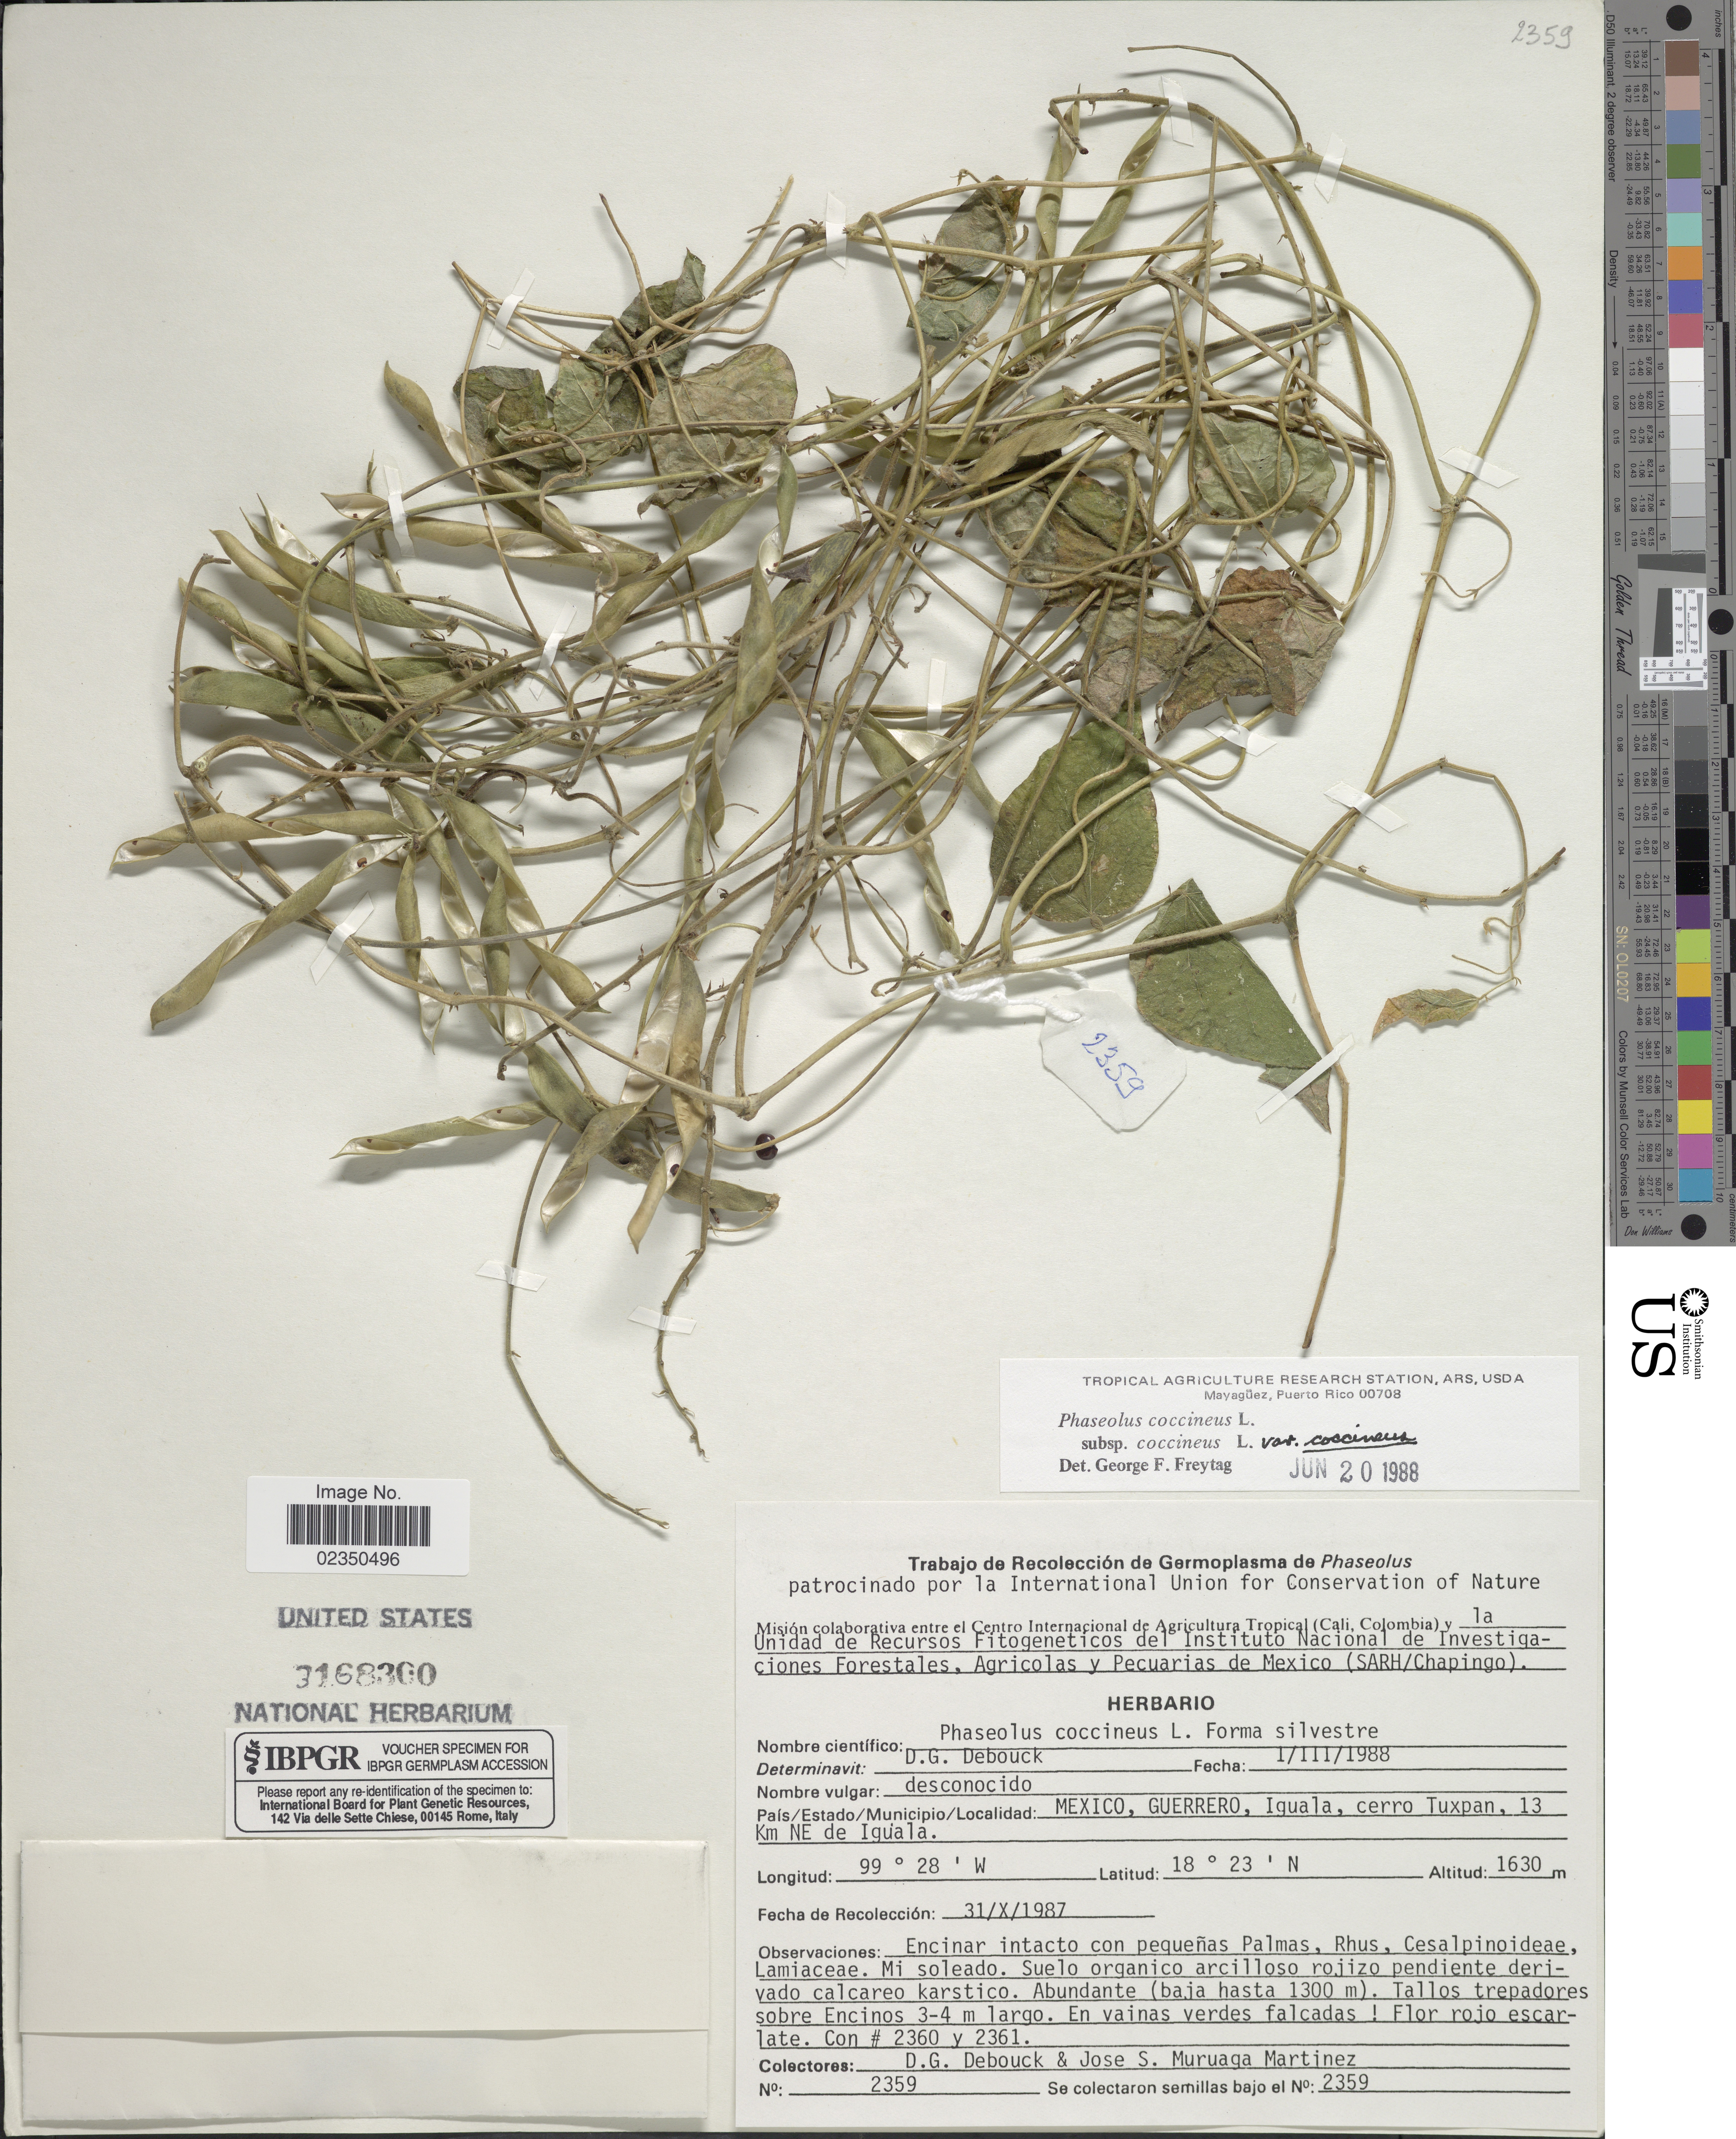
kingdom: Plantae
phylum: Tracheophyta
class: Magnoliopsida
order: Fabales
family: Fabaceae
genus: Phaseolus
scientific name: Phaseolus coccineus subsp. coccineus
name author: L.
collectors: D. Debouck & J. Muruaga Martinez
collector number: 2359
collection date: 1988-03-17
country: Mexico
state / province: Guerrero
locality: Iguala, cerro Tuxpan, 13 Km NE de Iguala.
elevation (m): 1630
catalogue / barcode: US 3168300